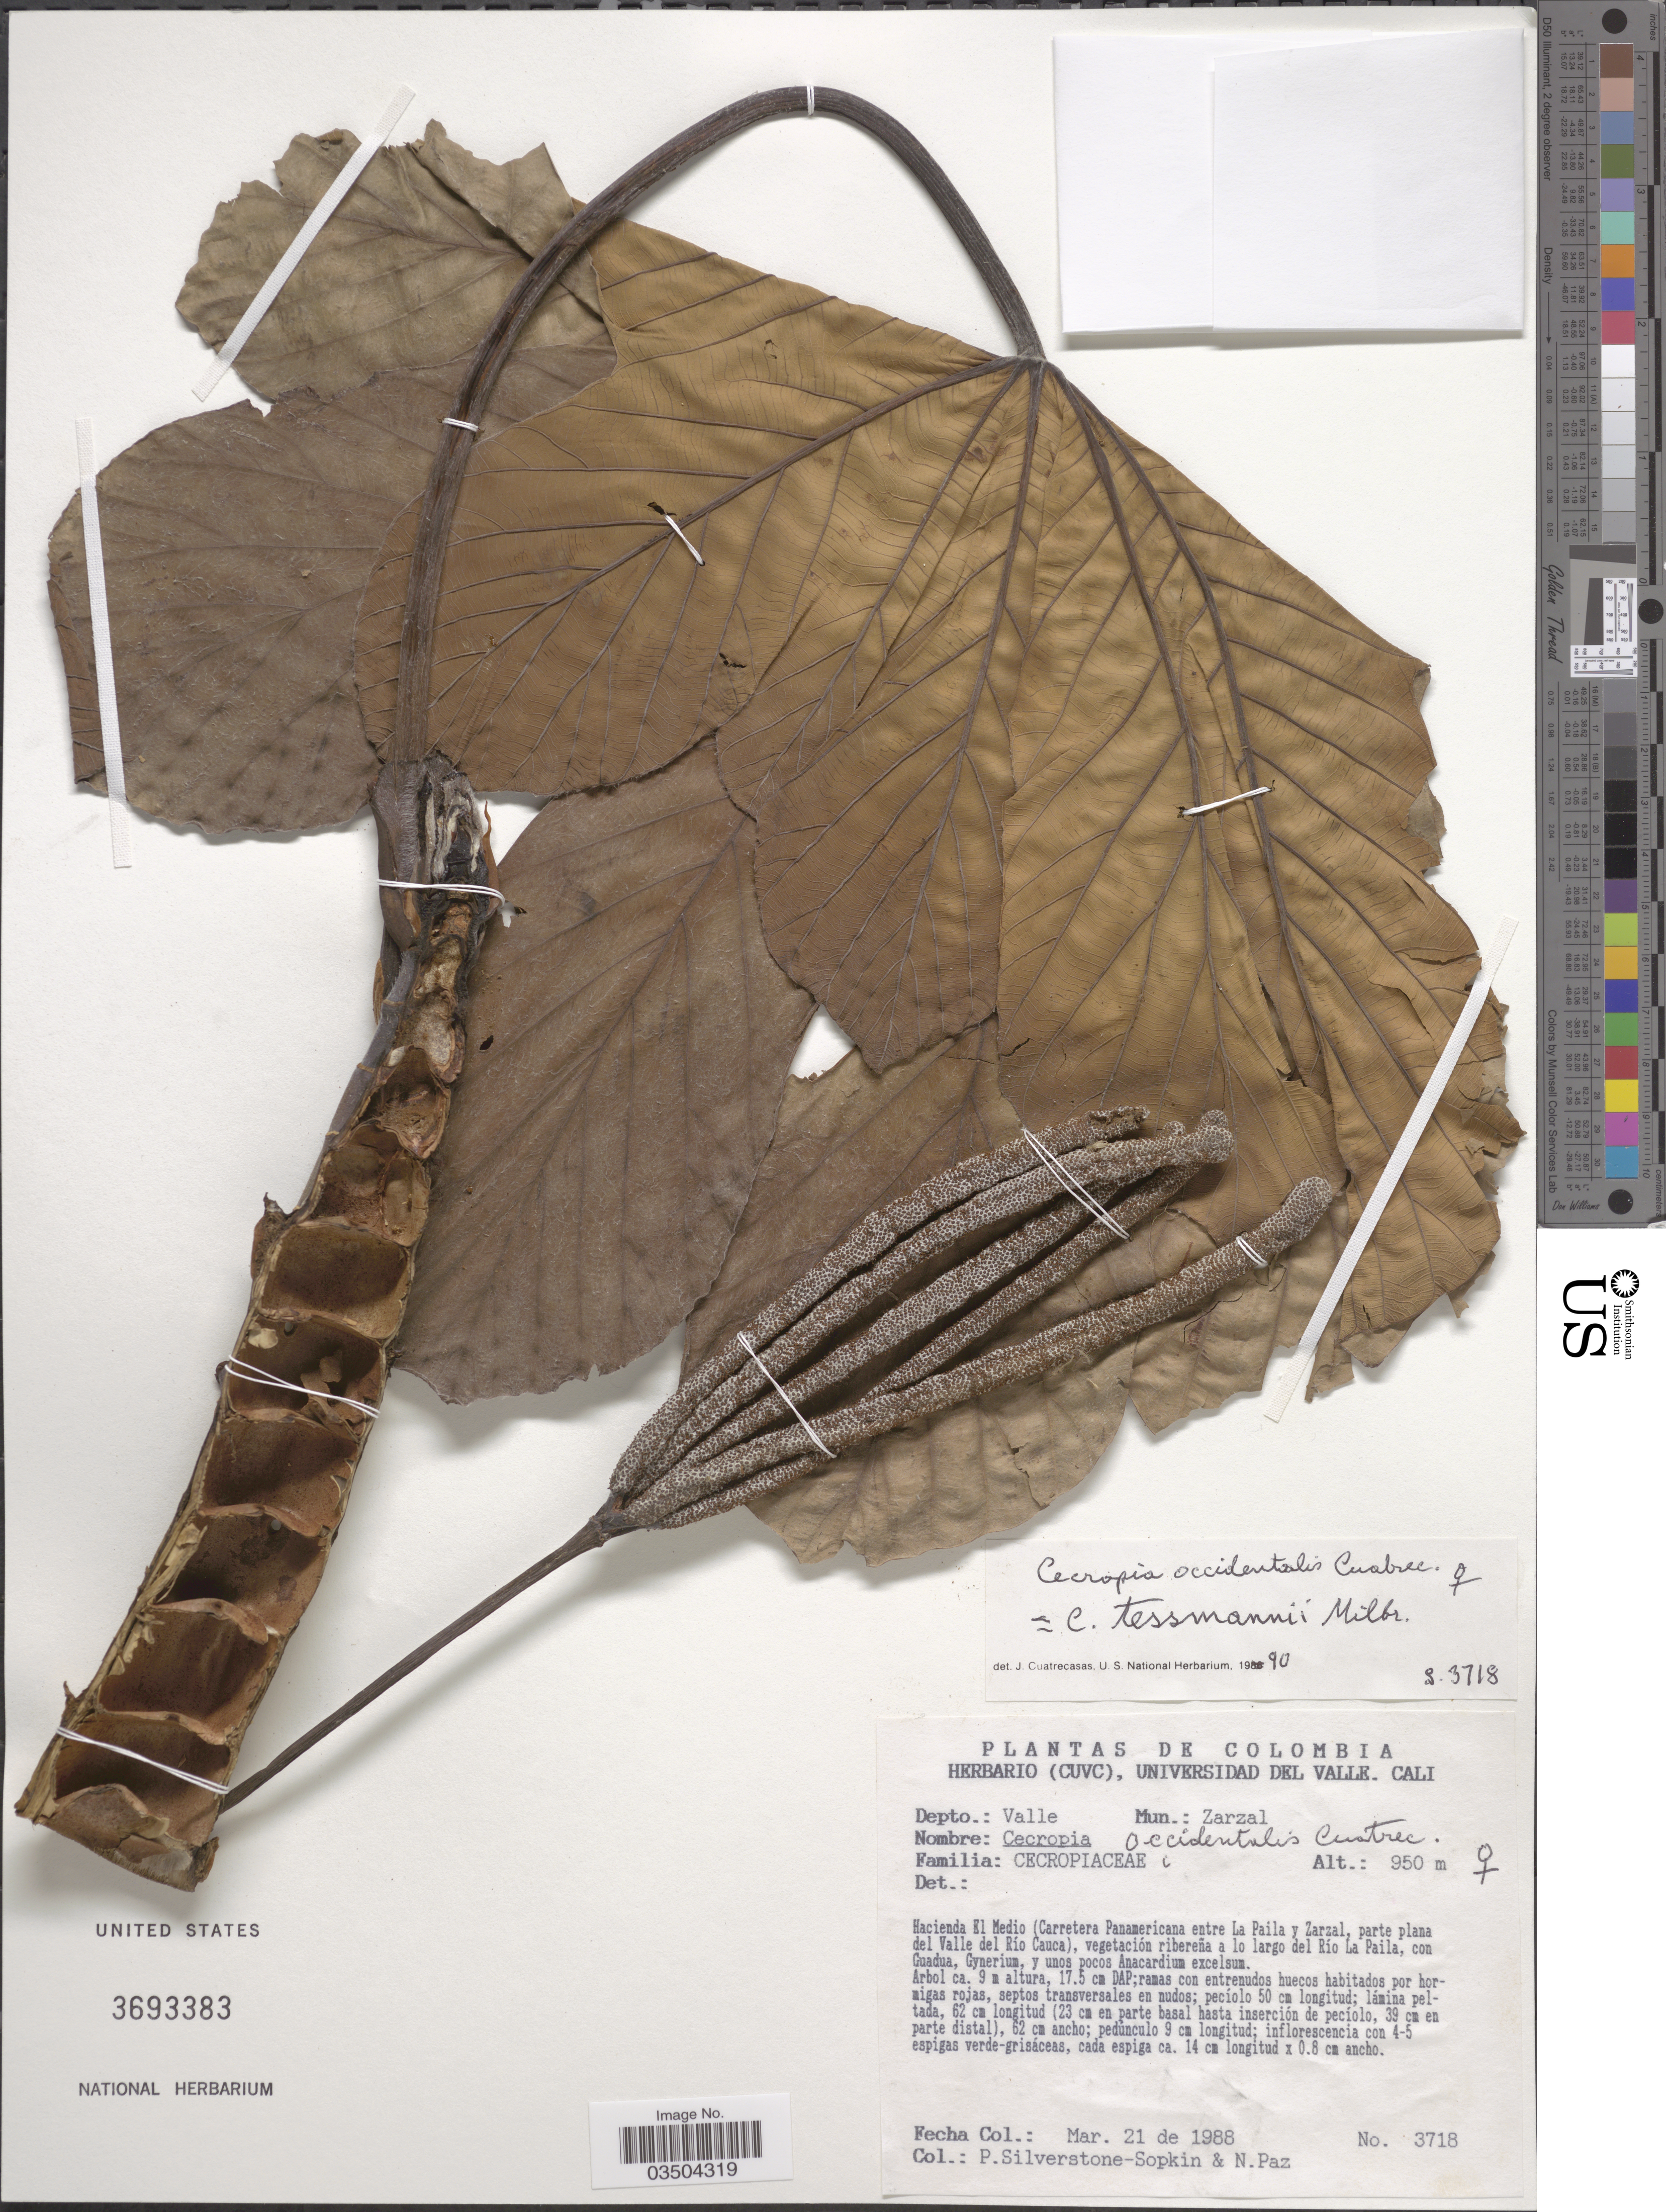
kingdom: Plantae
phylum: Tracheophyta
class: Magnoliopsida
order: Rosales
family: Urticaceae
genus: Cecropia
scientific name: Cecropia membranacea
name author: Trécul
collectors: P. A. Silverstone-Sopkin & N. Paz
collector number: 3718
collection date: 1988-03-21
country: Colombia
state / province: Valle del Cauca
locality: Depto.: Valle. Mun.: Zarzal. Hacienda El Medio (Carretera Panamericana entre La Paila y Zarzal, parte plana del Valle del Río Cauca), vegetación ribereña a lo largo del Río La Paila, con Guadua, Gynerium, y unos pocos Anacardium excelsum.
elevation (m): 950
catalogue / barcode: US 3693383